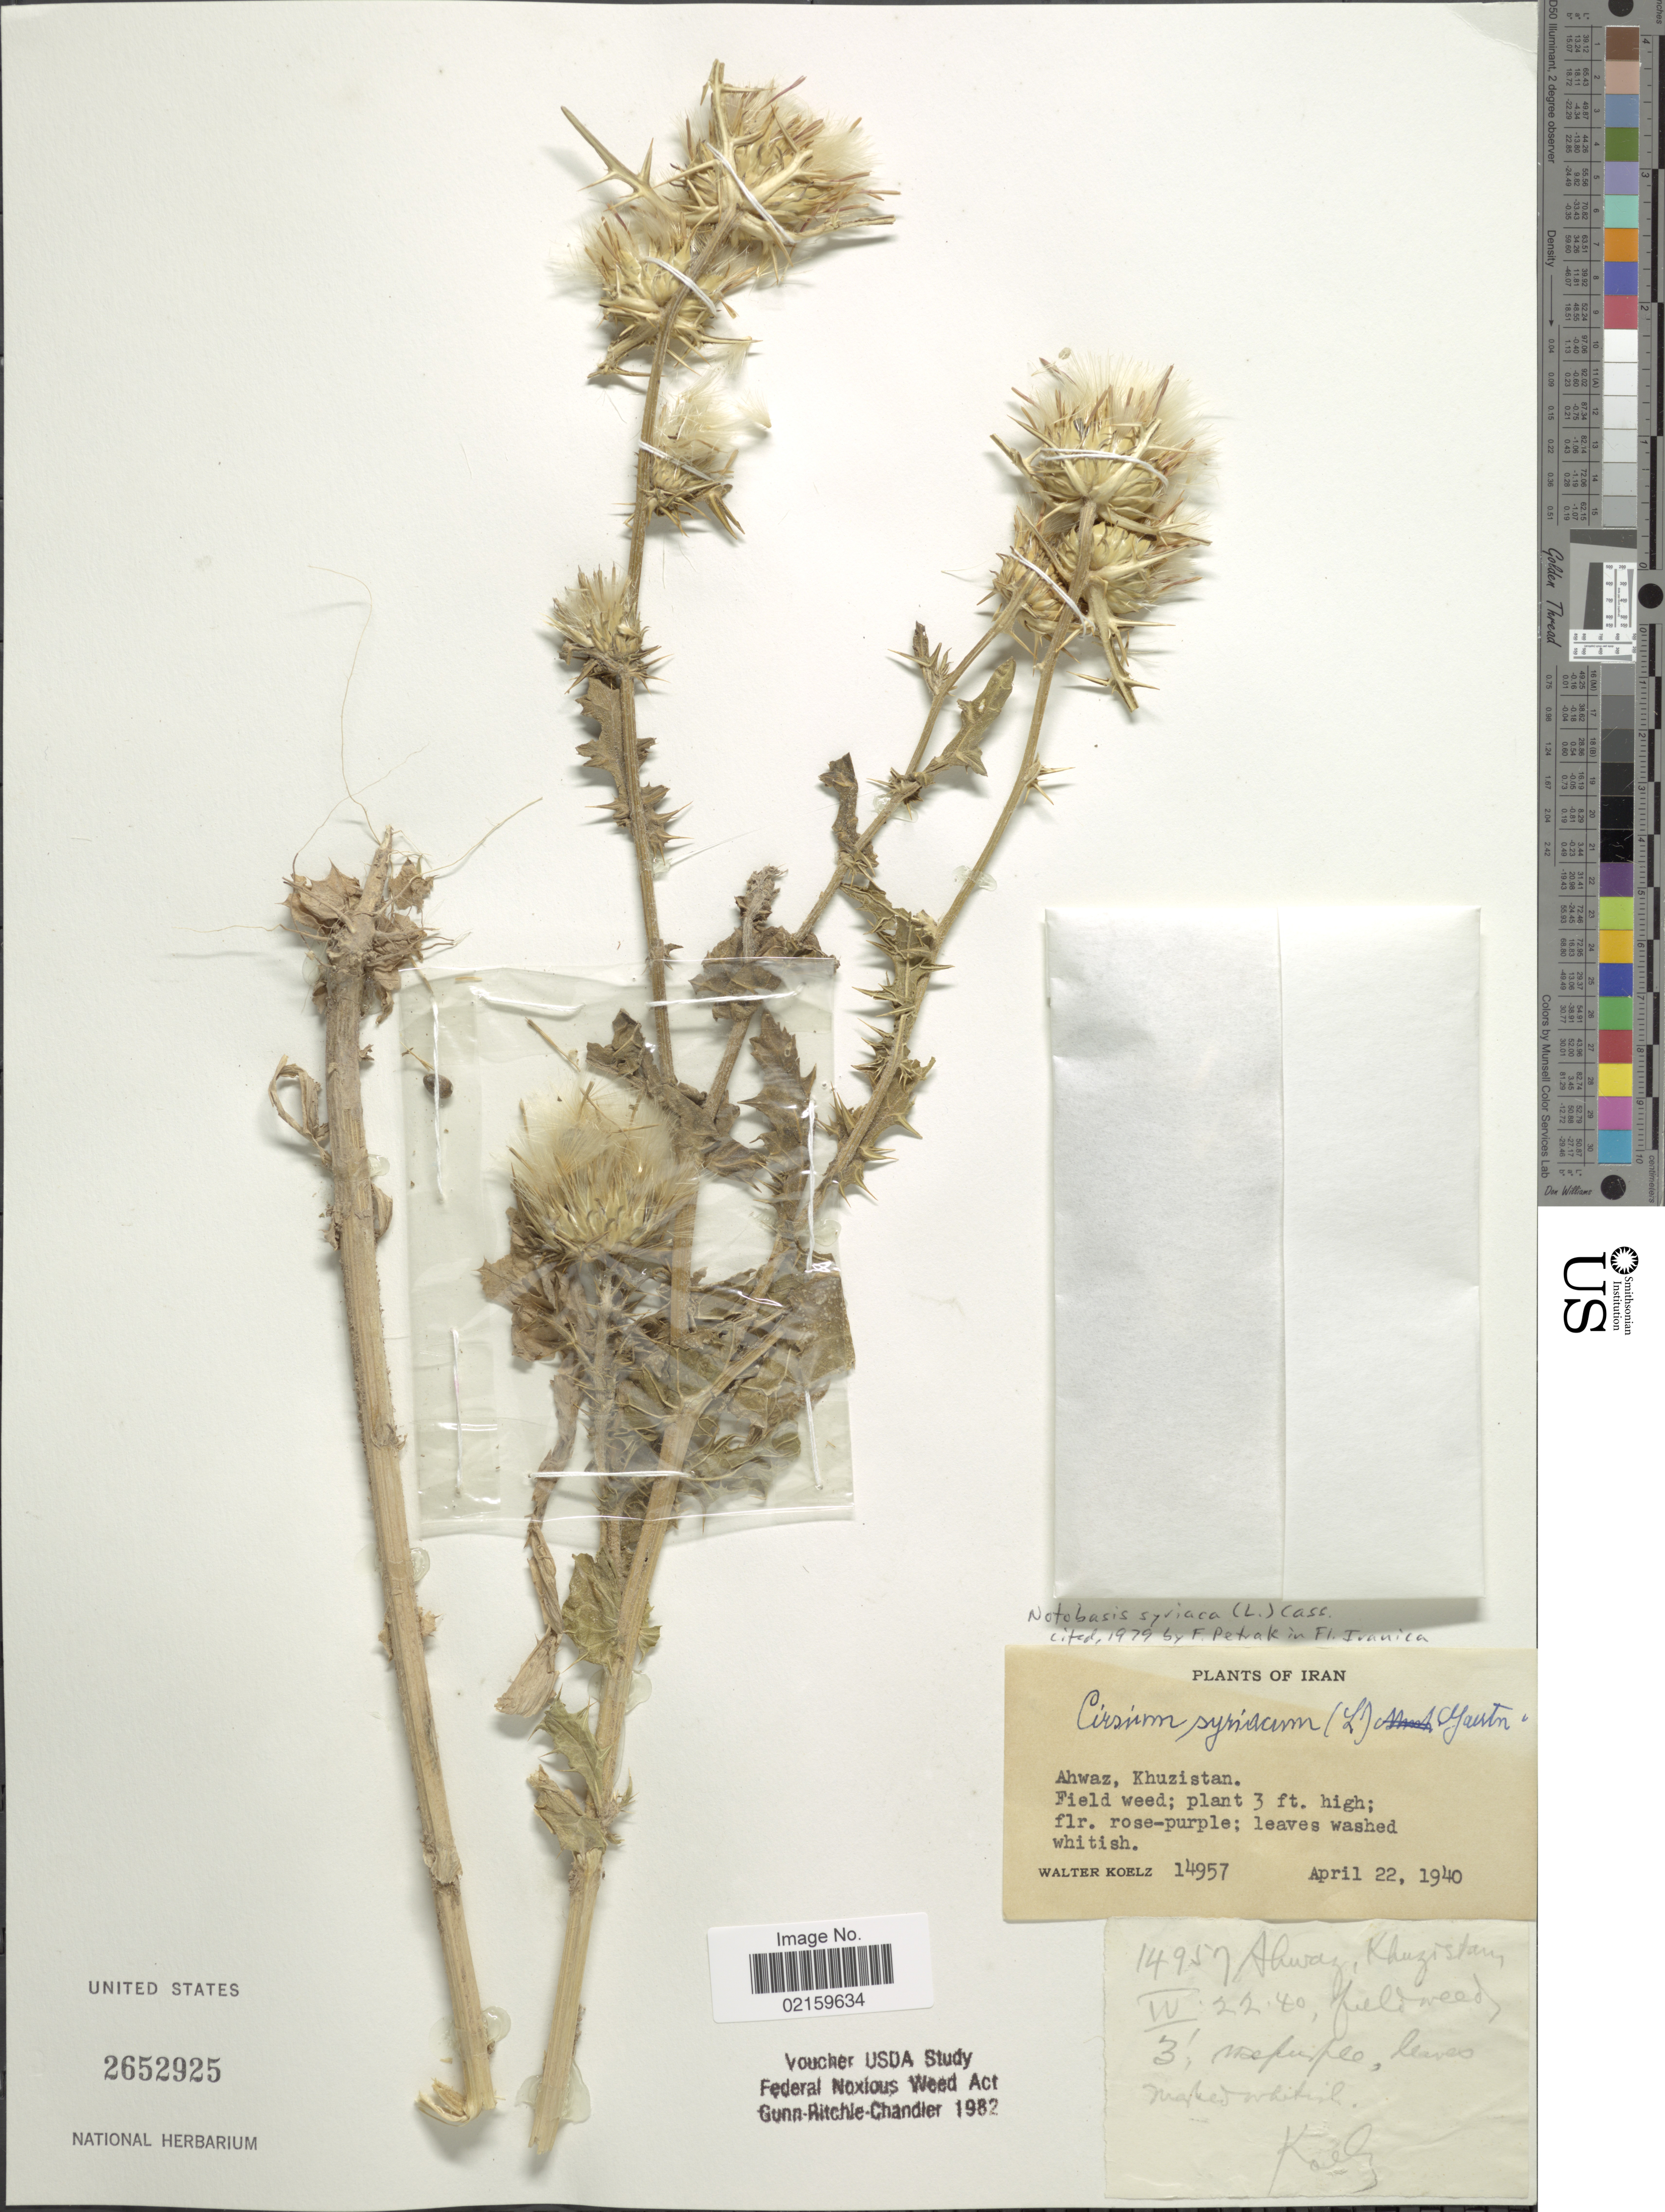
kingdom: Plantae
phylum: Tracheophyta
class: Magnoliopsida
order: Asterales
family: Asteraceae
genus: Notobasis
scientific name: Notobasis syriaca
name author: (L.) Cass.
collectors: W. N. Koelz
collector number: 14957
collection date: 1940-04-22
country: Iran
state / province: Khuzestan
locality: Ahwaz, Khuzistan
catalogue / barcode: US 2652925